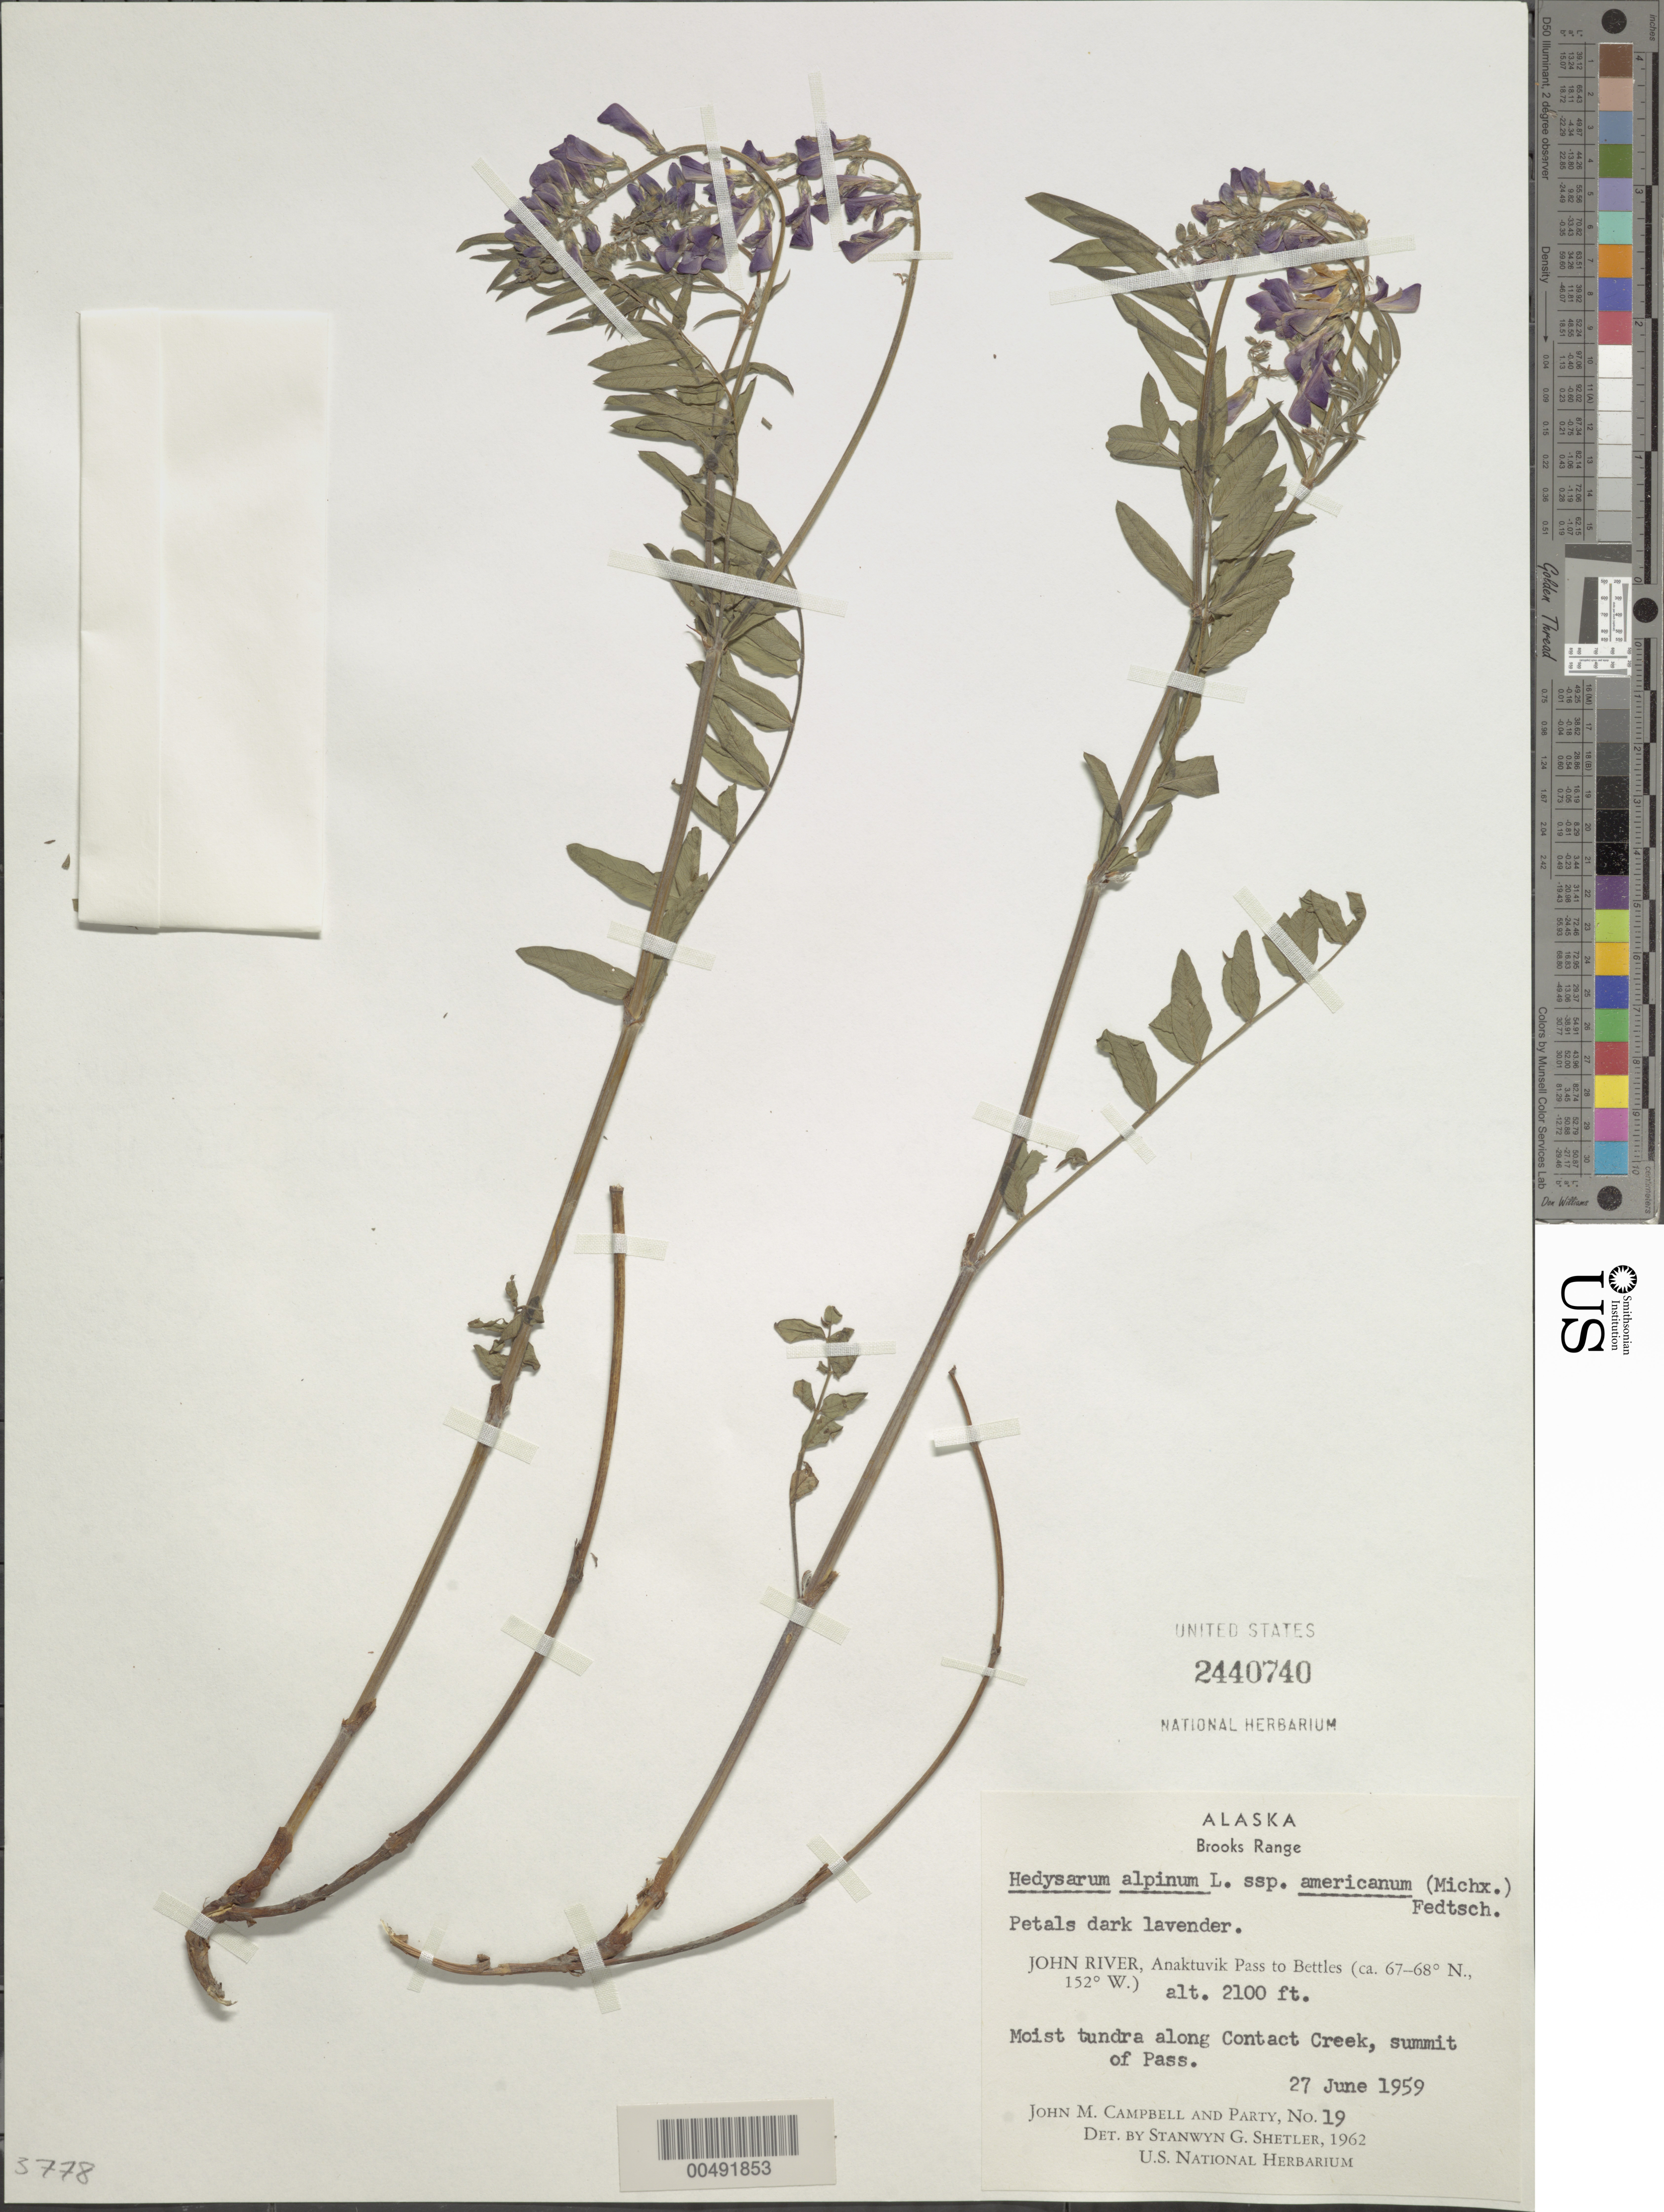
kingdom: Plantae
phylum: Tracheophyta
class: Magnoliopsida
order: Fabales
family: Fabaceae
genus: Hedysarum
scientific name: Hedysarum alpinum var. americanum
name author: Michx. ex Pursh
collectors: J. M. Campbell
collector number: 19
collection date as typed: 27 Jun 1959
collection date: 1959-06-27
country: United States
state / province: Alaska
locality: Brooks Range, John River, summit of Anaktuvuk Pass, along Contact Creek,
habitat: moist tundra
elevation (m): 640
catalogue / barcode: US 2440740